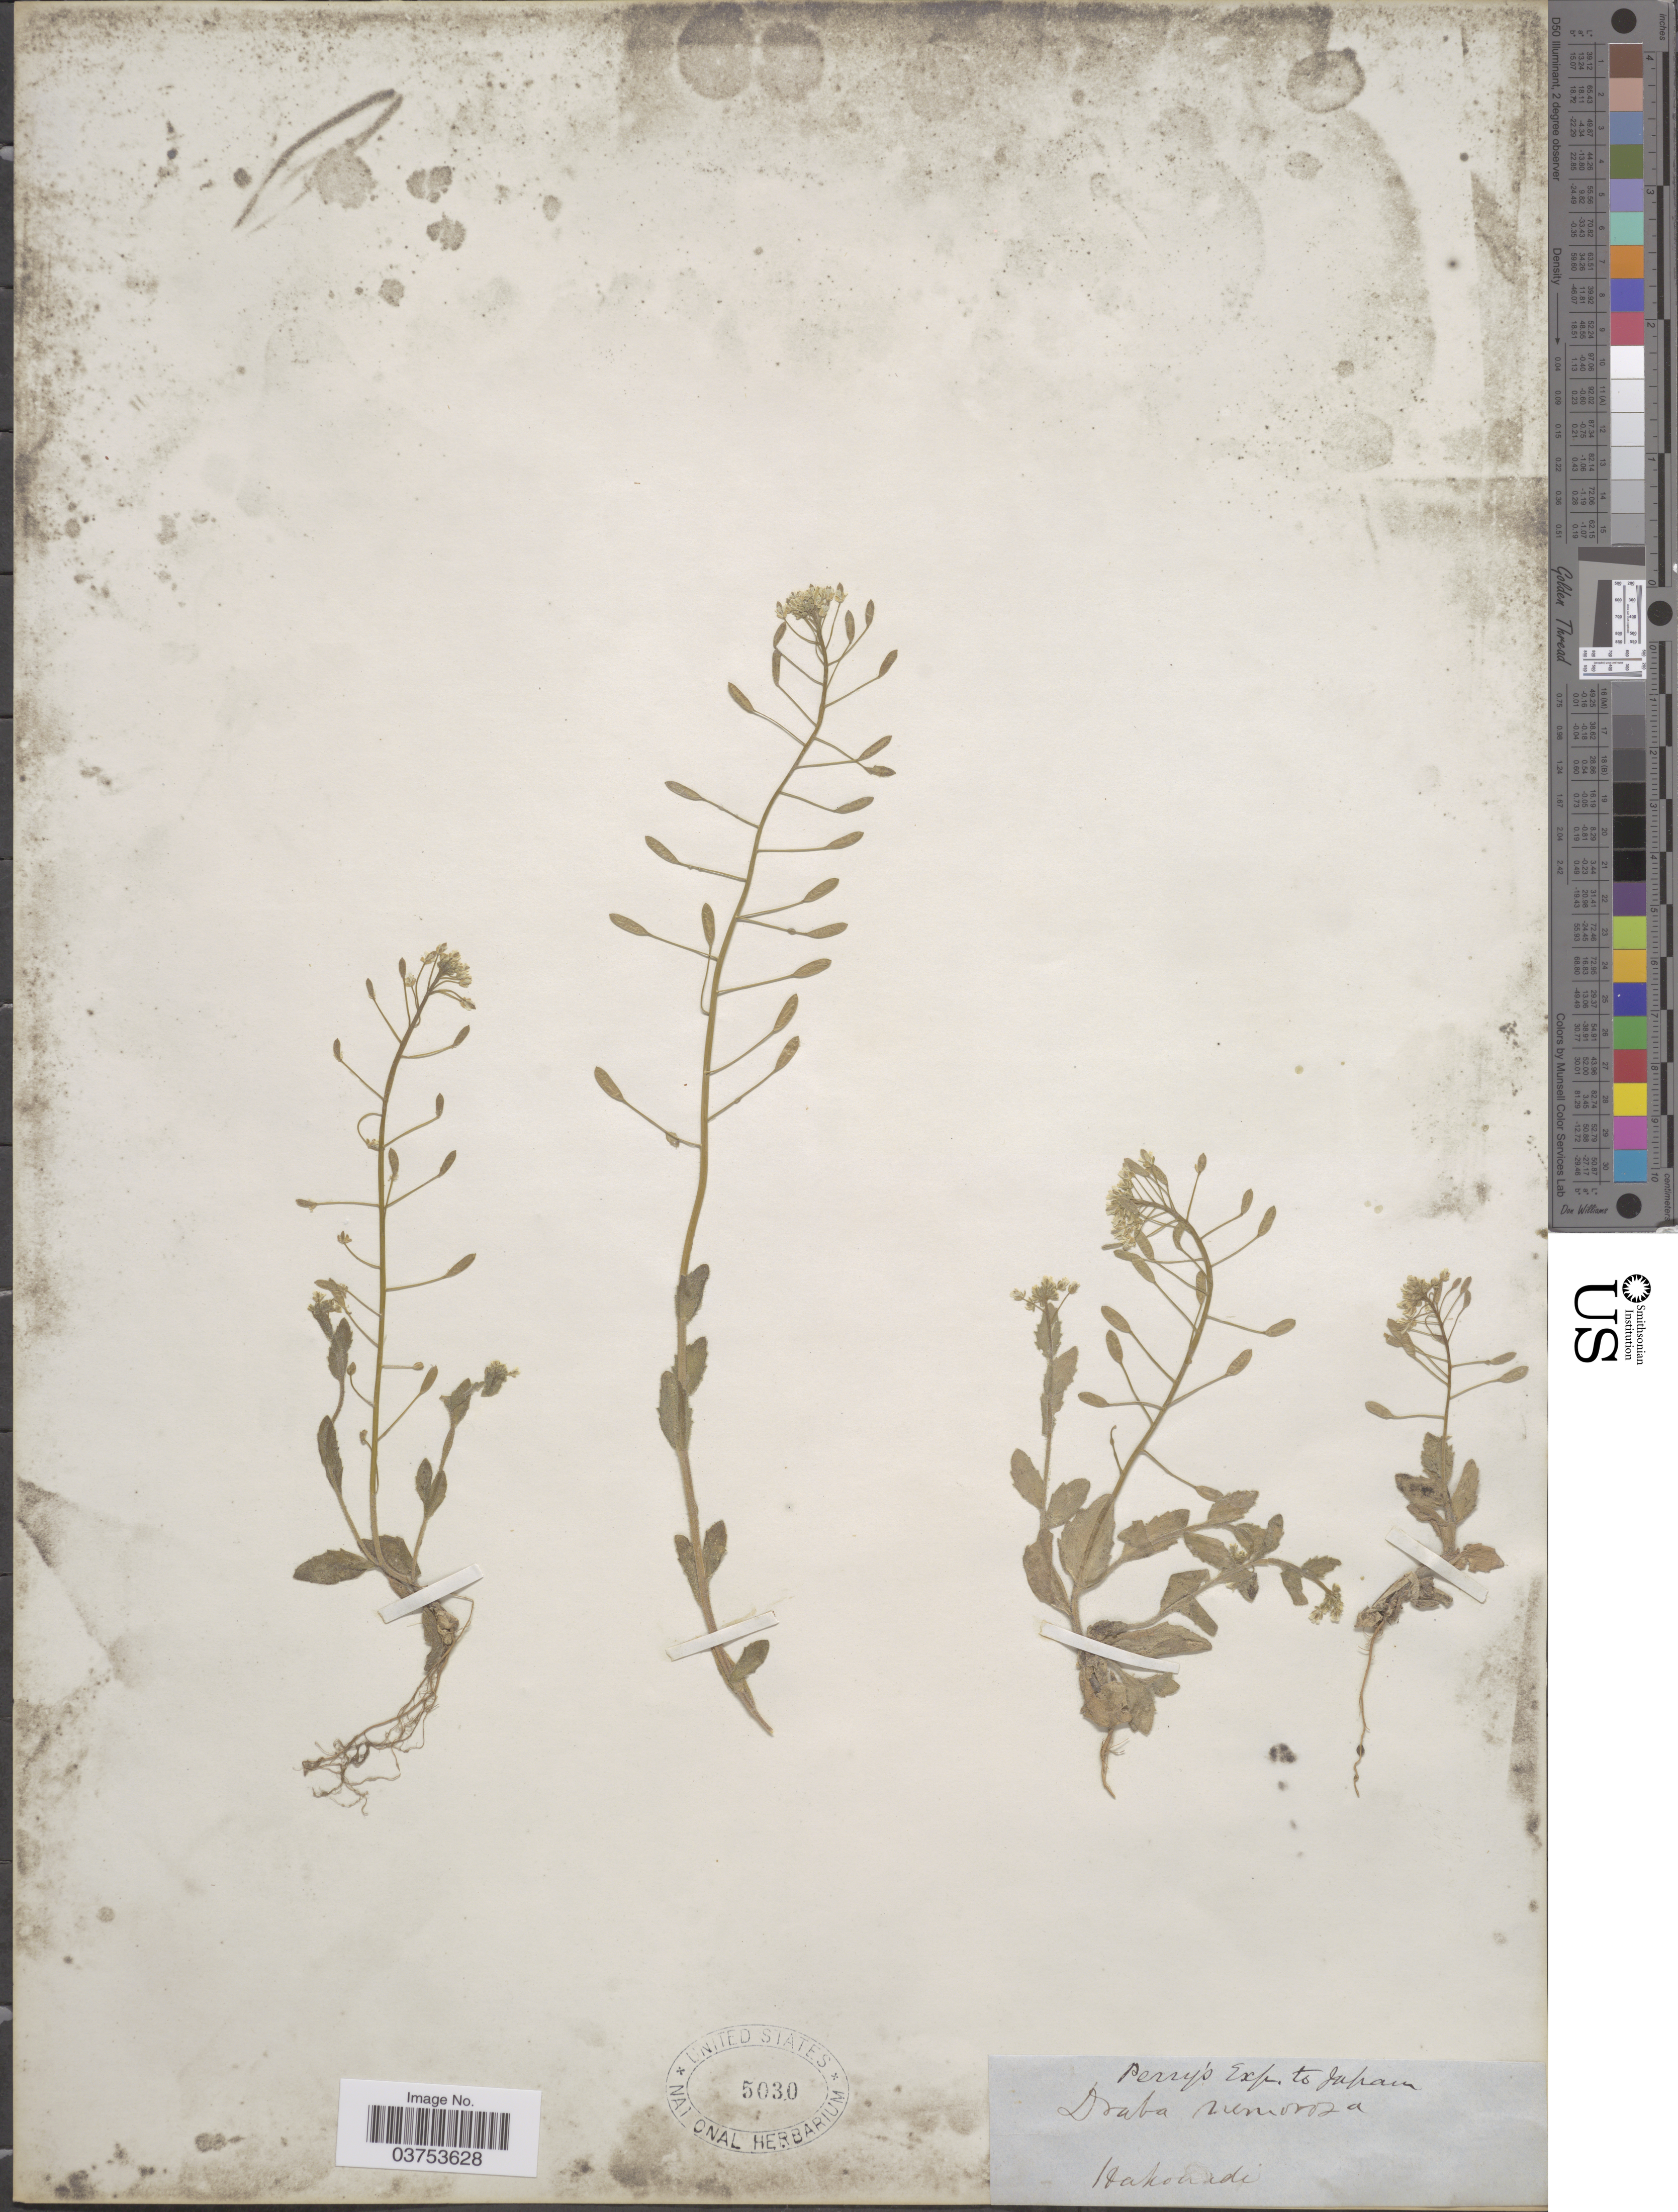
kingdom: Plantae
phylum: Tracheophyta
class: Magnoliopsida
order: Brassicales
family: Brassicaceae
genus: Draba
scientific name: Draba nemorosa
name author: L.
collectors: -- Perry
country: Japan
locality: Hakodadi.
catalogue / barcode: US 5030